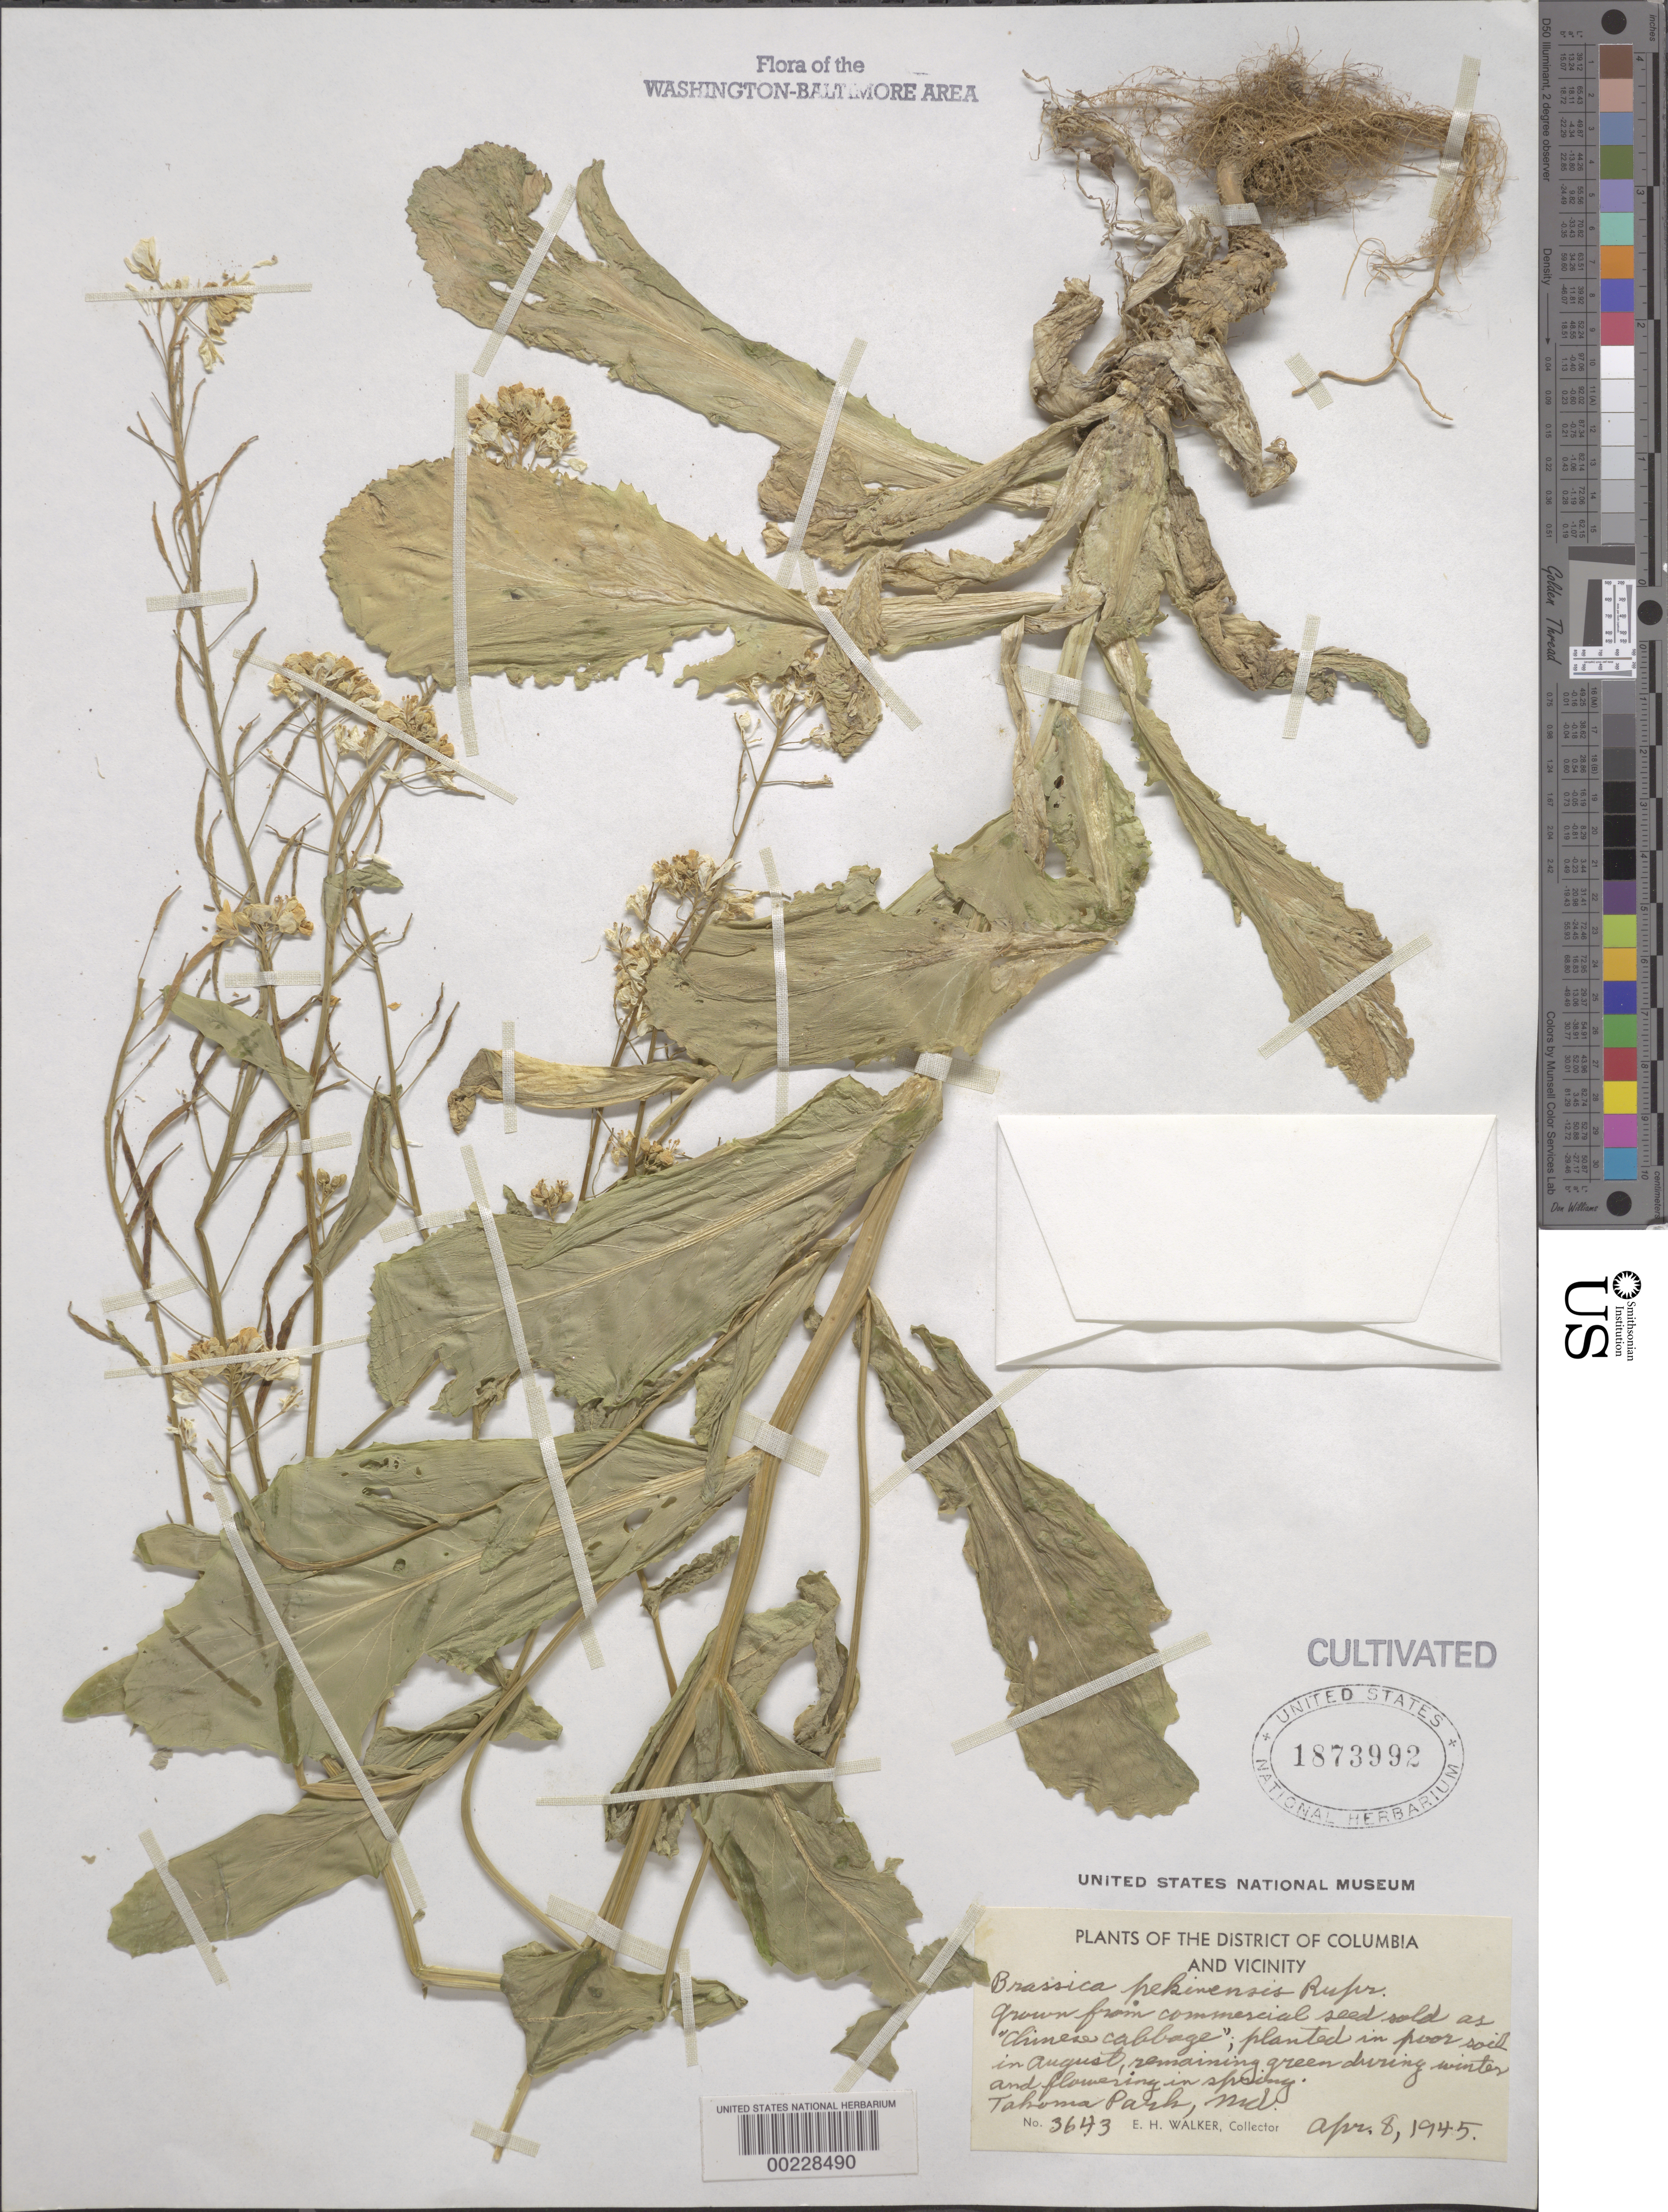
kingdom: Plantae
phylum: Tracheophyta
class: Magnoliopsida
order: Brassicales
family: Brassicaceae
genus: Brassica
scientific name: Brassica pekinensis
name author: Skeels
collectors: E. H. Walker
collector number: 3643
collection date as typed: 08 Apr 1945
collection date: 1945-04-08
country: United States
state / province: Maryland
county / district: Montgomery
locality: Takoma Park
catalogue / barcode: US 1873992